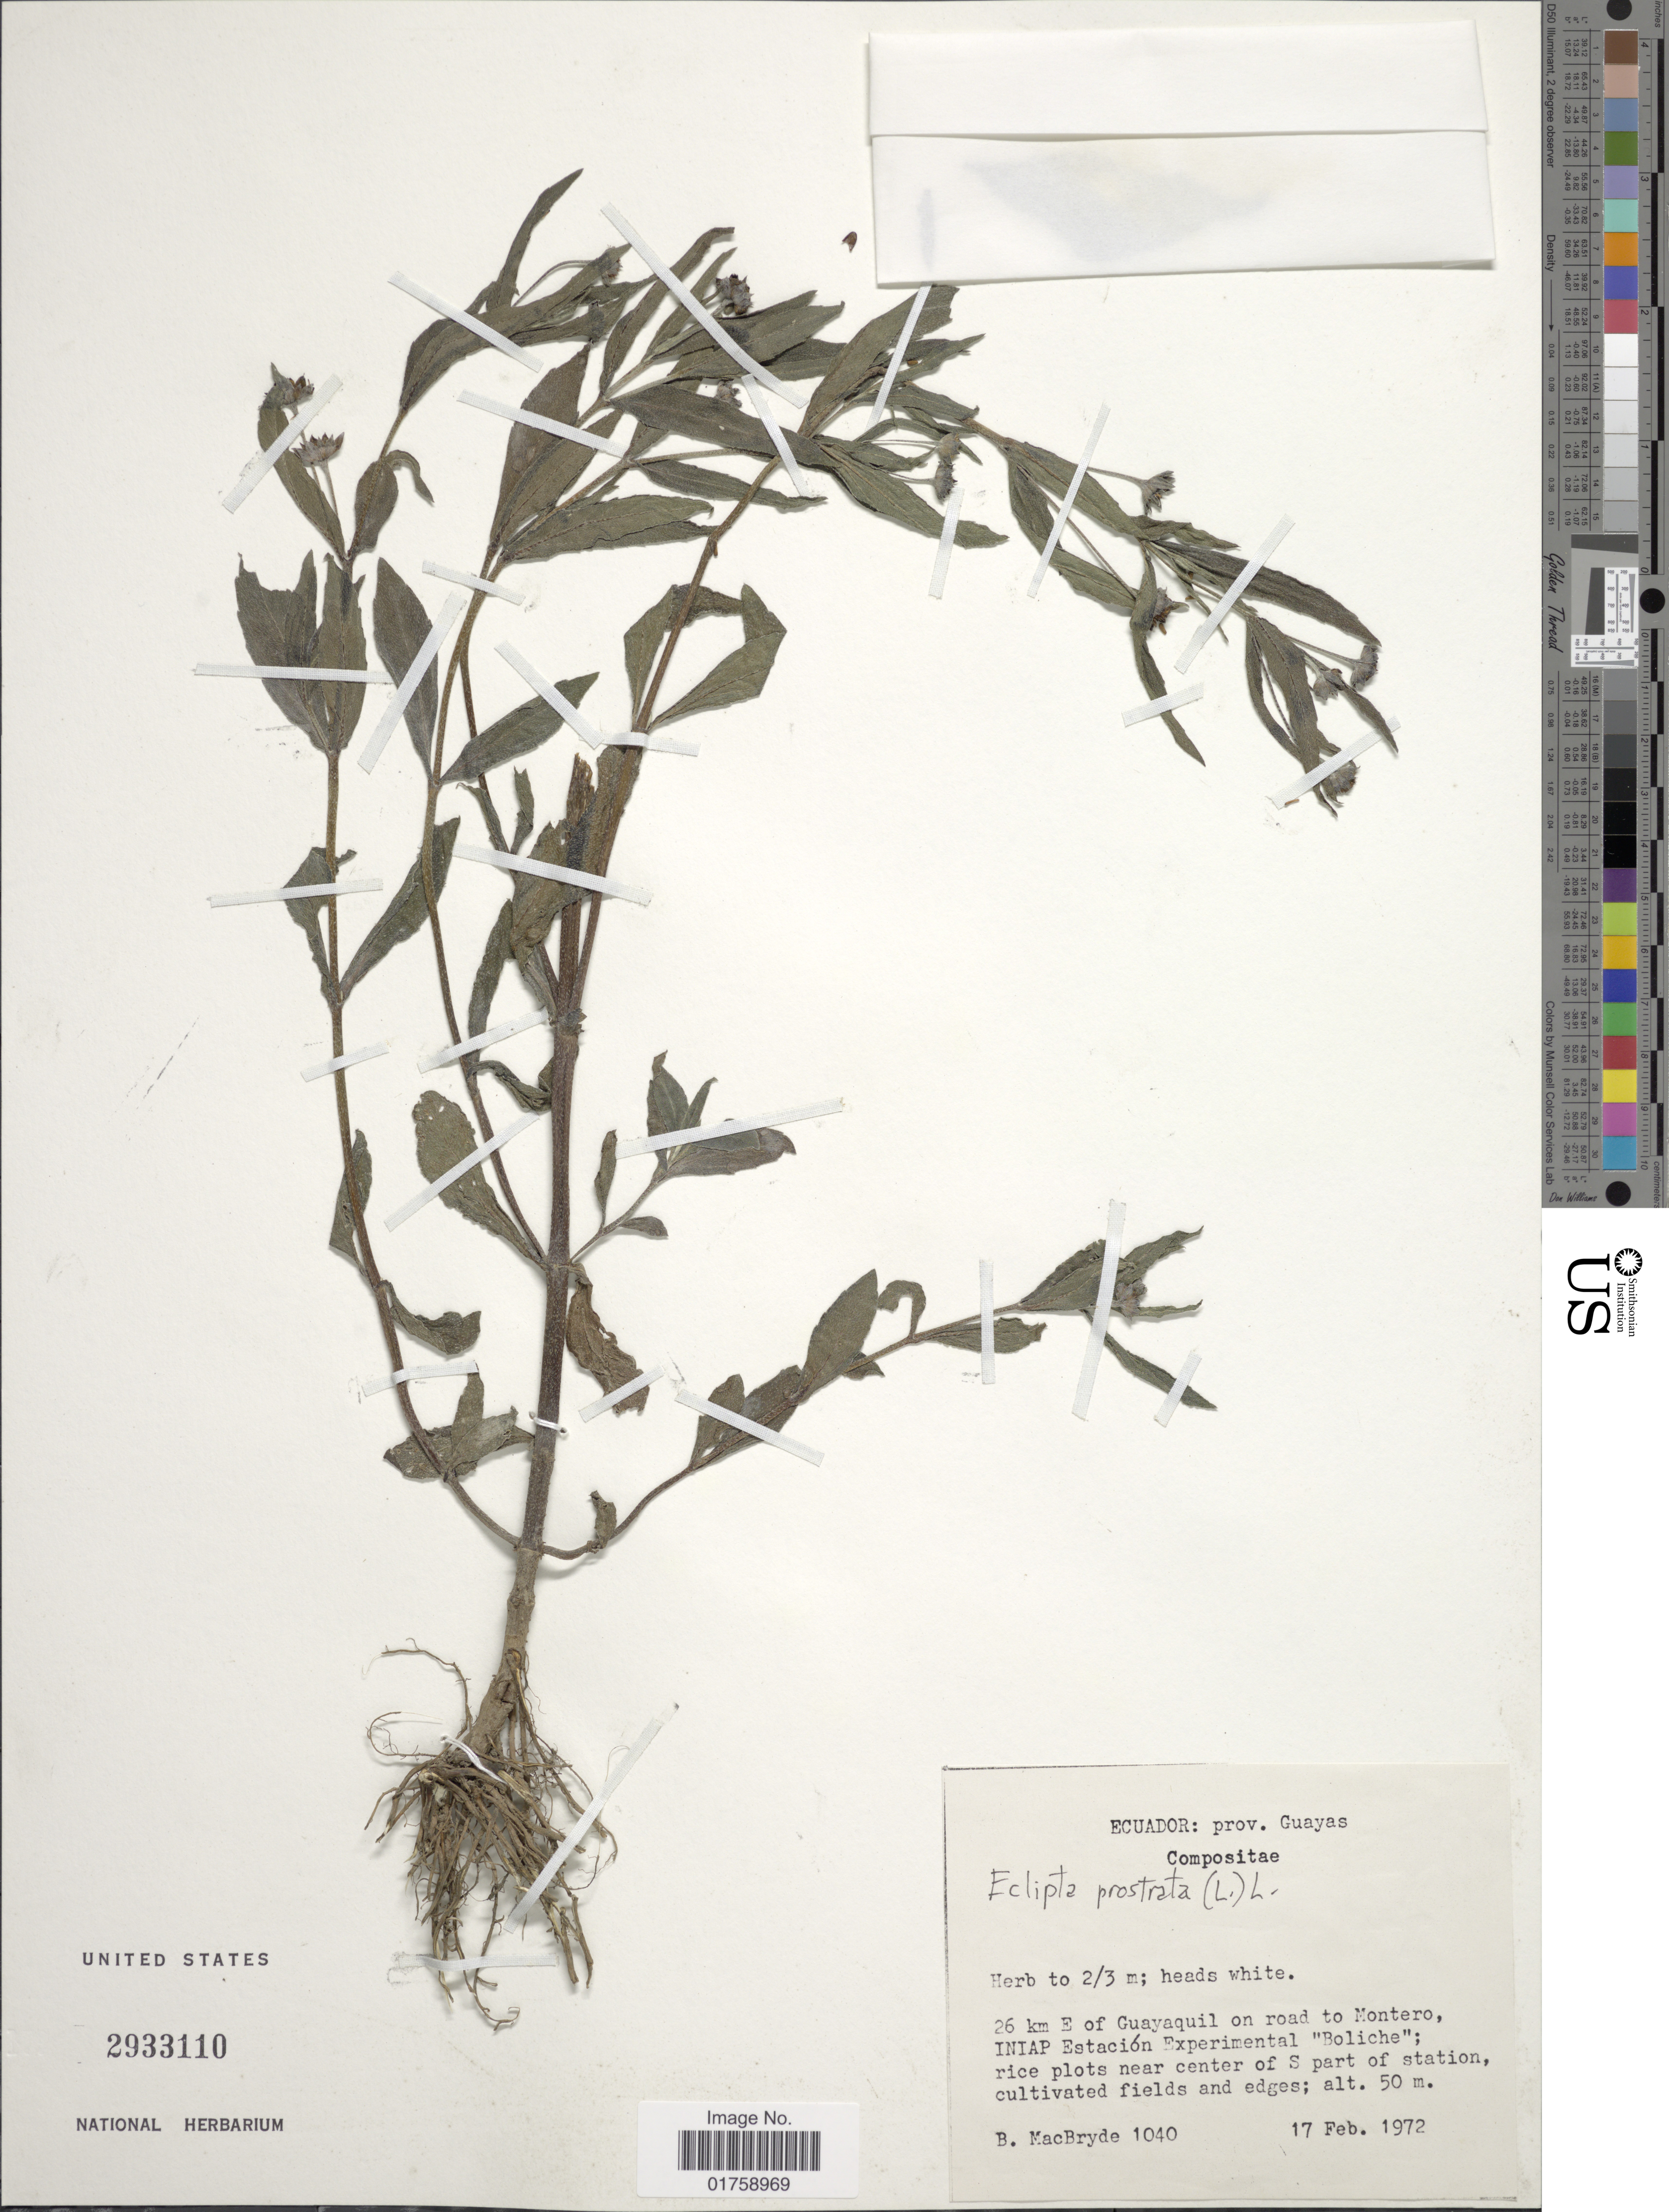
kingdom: Plantae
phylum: Tracheophyta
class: Magnoliopsida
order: Asterales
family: Asteraceae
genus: Eclipta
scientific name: Eclipta prostrata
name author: (L.) L.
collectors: B. MacBryde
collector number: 1040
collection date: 1972-02-17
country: Ecuador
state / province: Guayas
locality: Ecuador: prov. Guayas. prov. Guayas. 26 km E of Guayaquil on road to Montero, INIAP Estacion Experimental "Boliche"; rice plots near center of S part of station, cultivated fields and edges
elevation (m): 50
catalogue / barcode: US 2933110